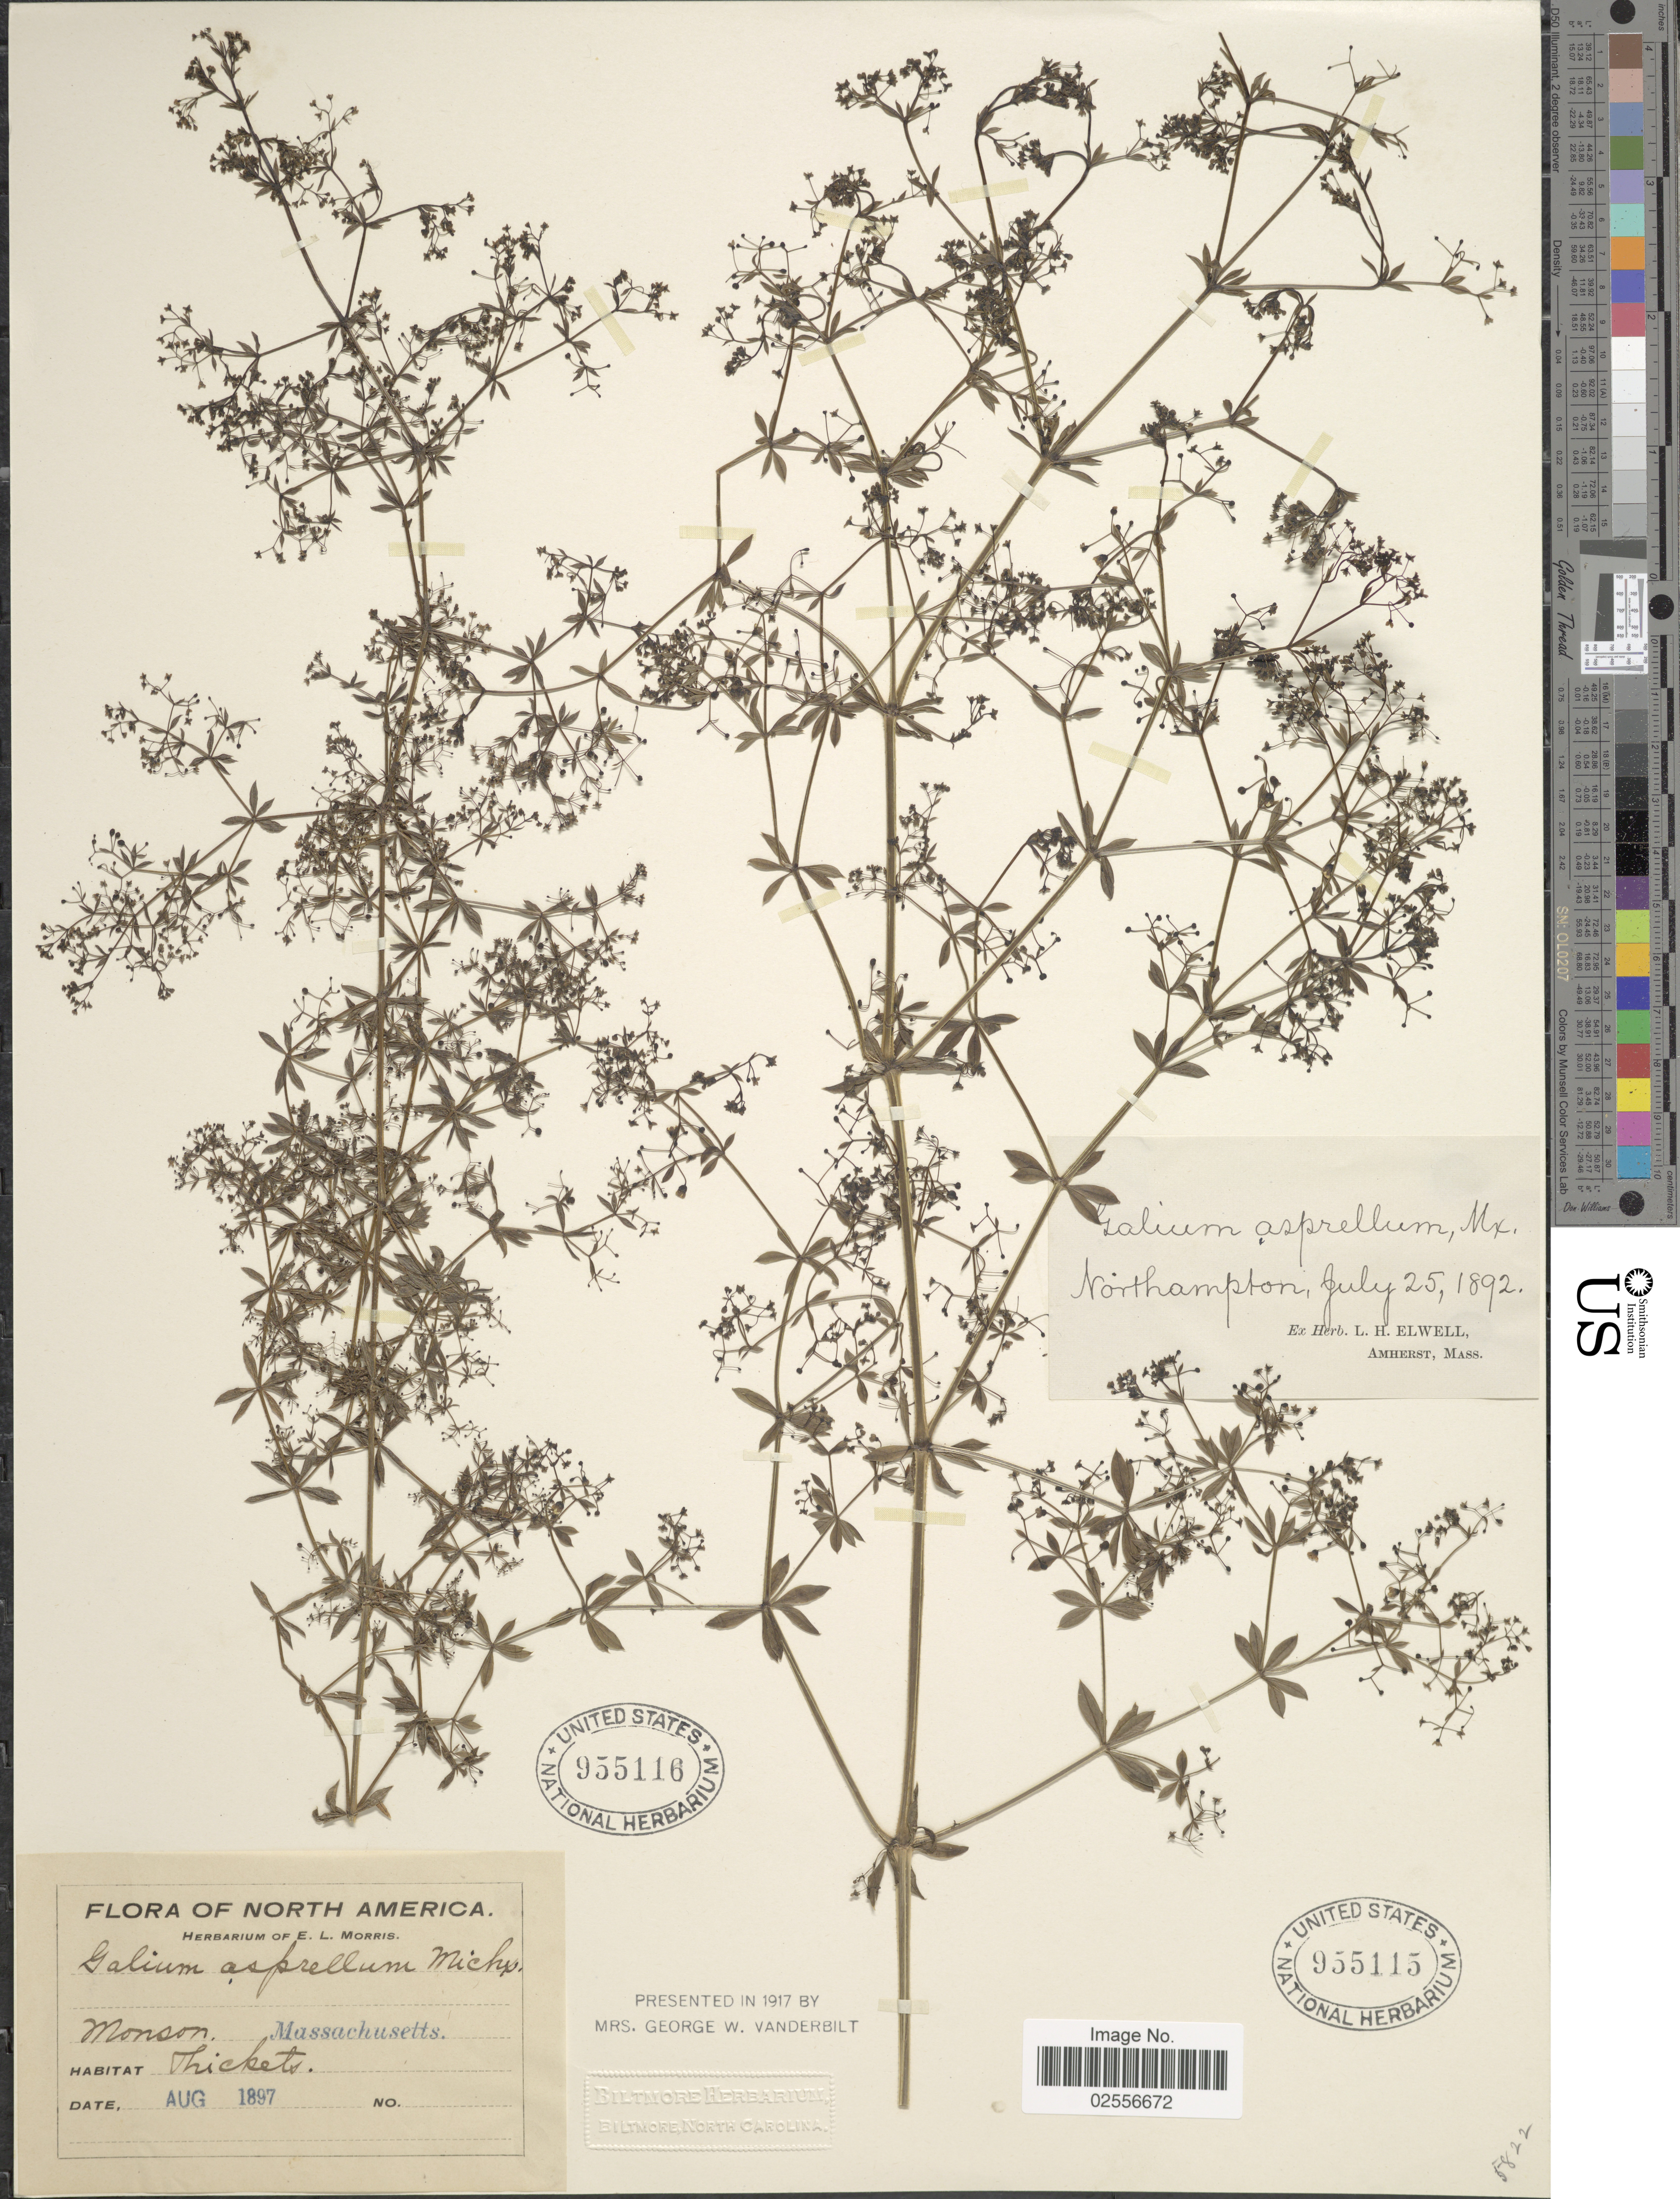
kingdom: Plantae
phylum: Tracheophyta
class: Magnoliopsida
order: Gentianales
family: Rubiaceae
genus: Galium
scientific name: Galium asprellum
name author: Michx.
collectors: ex herb. Of E. L. Morris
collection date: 1897-08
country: United States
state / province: Massachusetts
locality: Monson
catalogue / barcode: US 955116